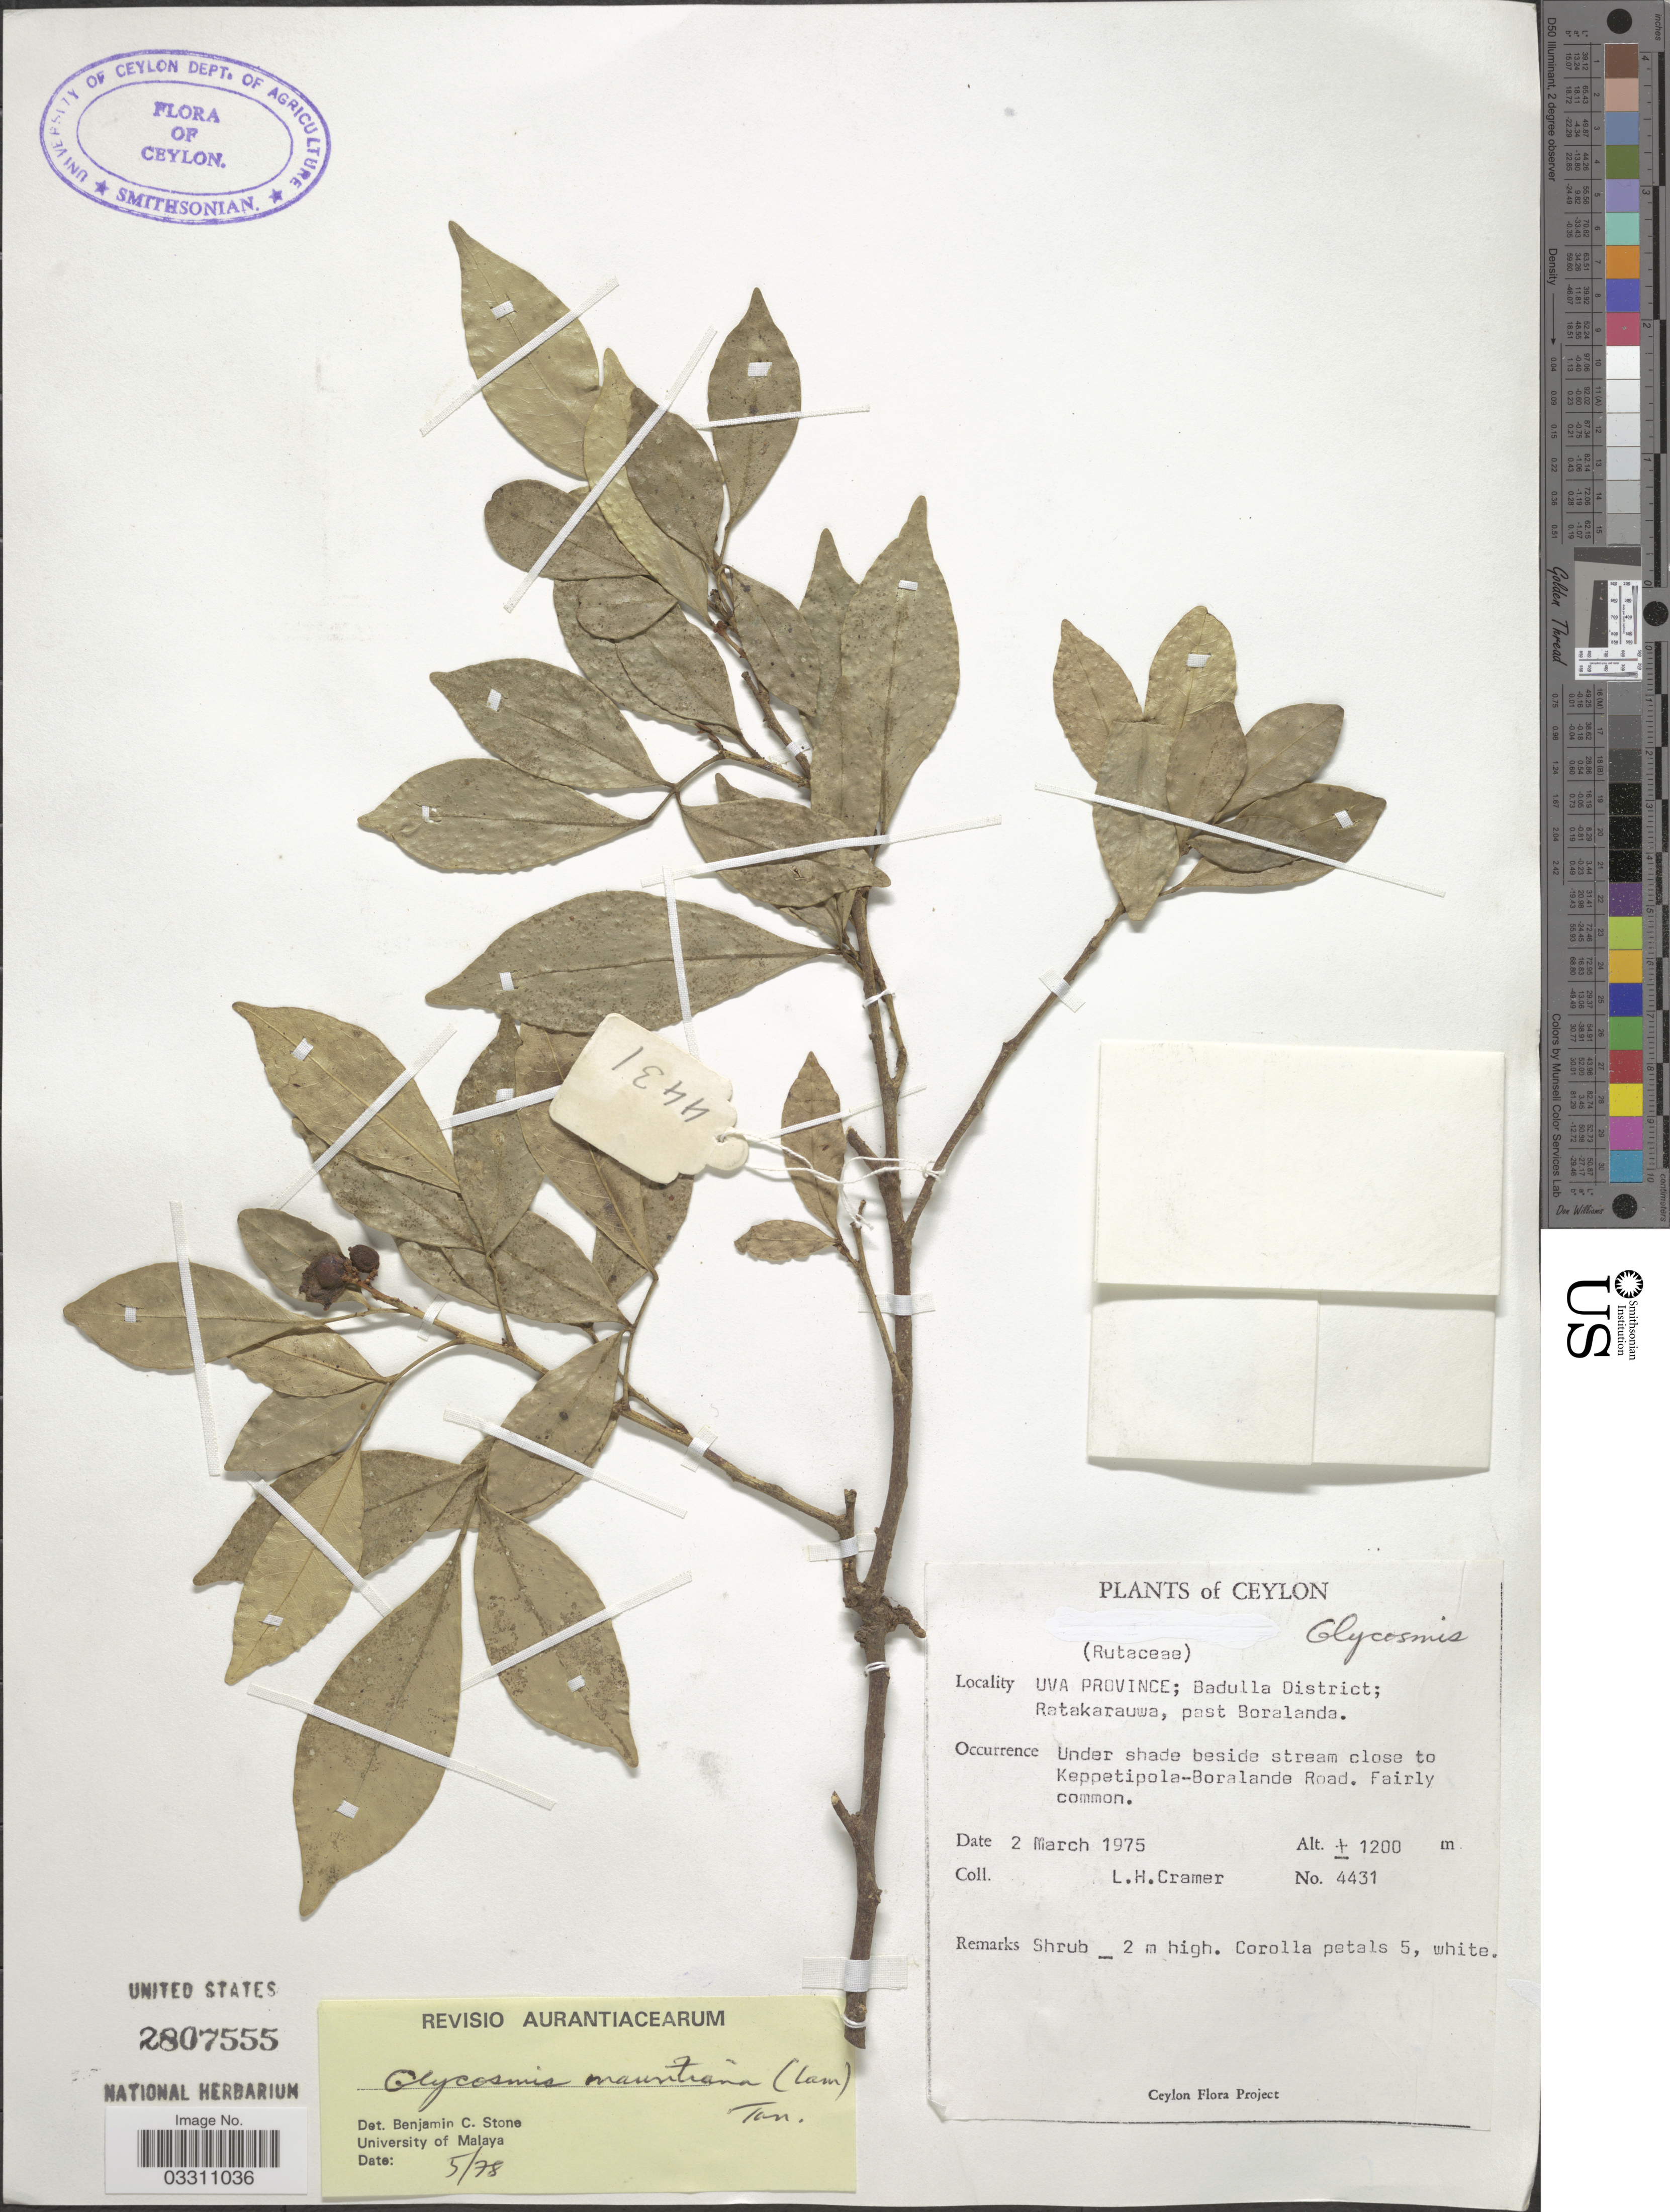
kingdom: Plantae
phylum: Tracheophyta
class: Magnoliopsida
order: Sapindales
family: Rutaceae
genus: Glycosmis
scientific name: Glycosmis mauritiana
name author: (Lamkey) Tanaka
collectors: L. H. Cramer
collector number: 4431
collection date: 1975-03-02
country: Sri Lanka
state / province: Uva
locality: Ceylon, Badulla District; Ratakarauwa, past Boralanda, Under shade beside stream close to Keppetipola-Boralanda Road.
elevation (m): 1200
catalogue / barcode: US 2807555